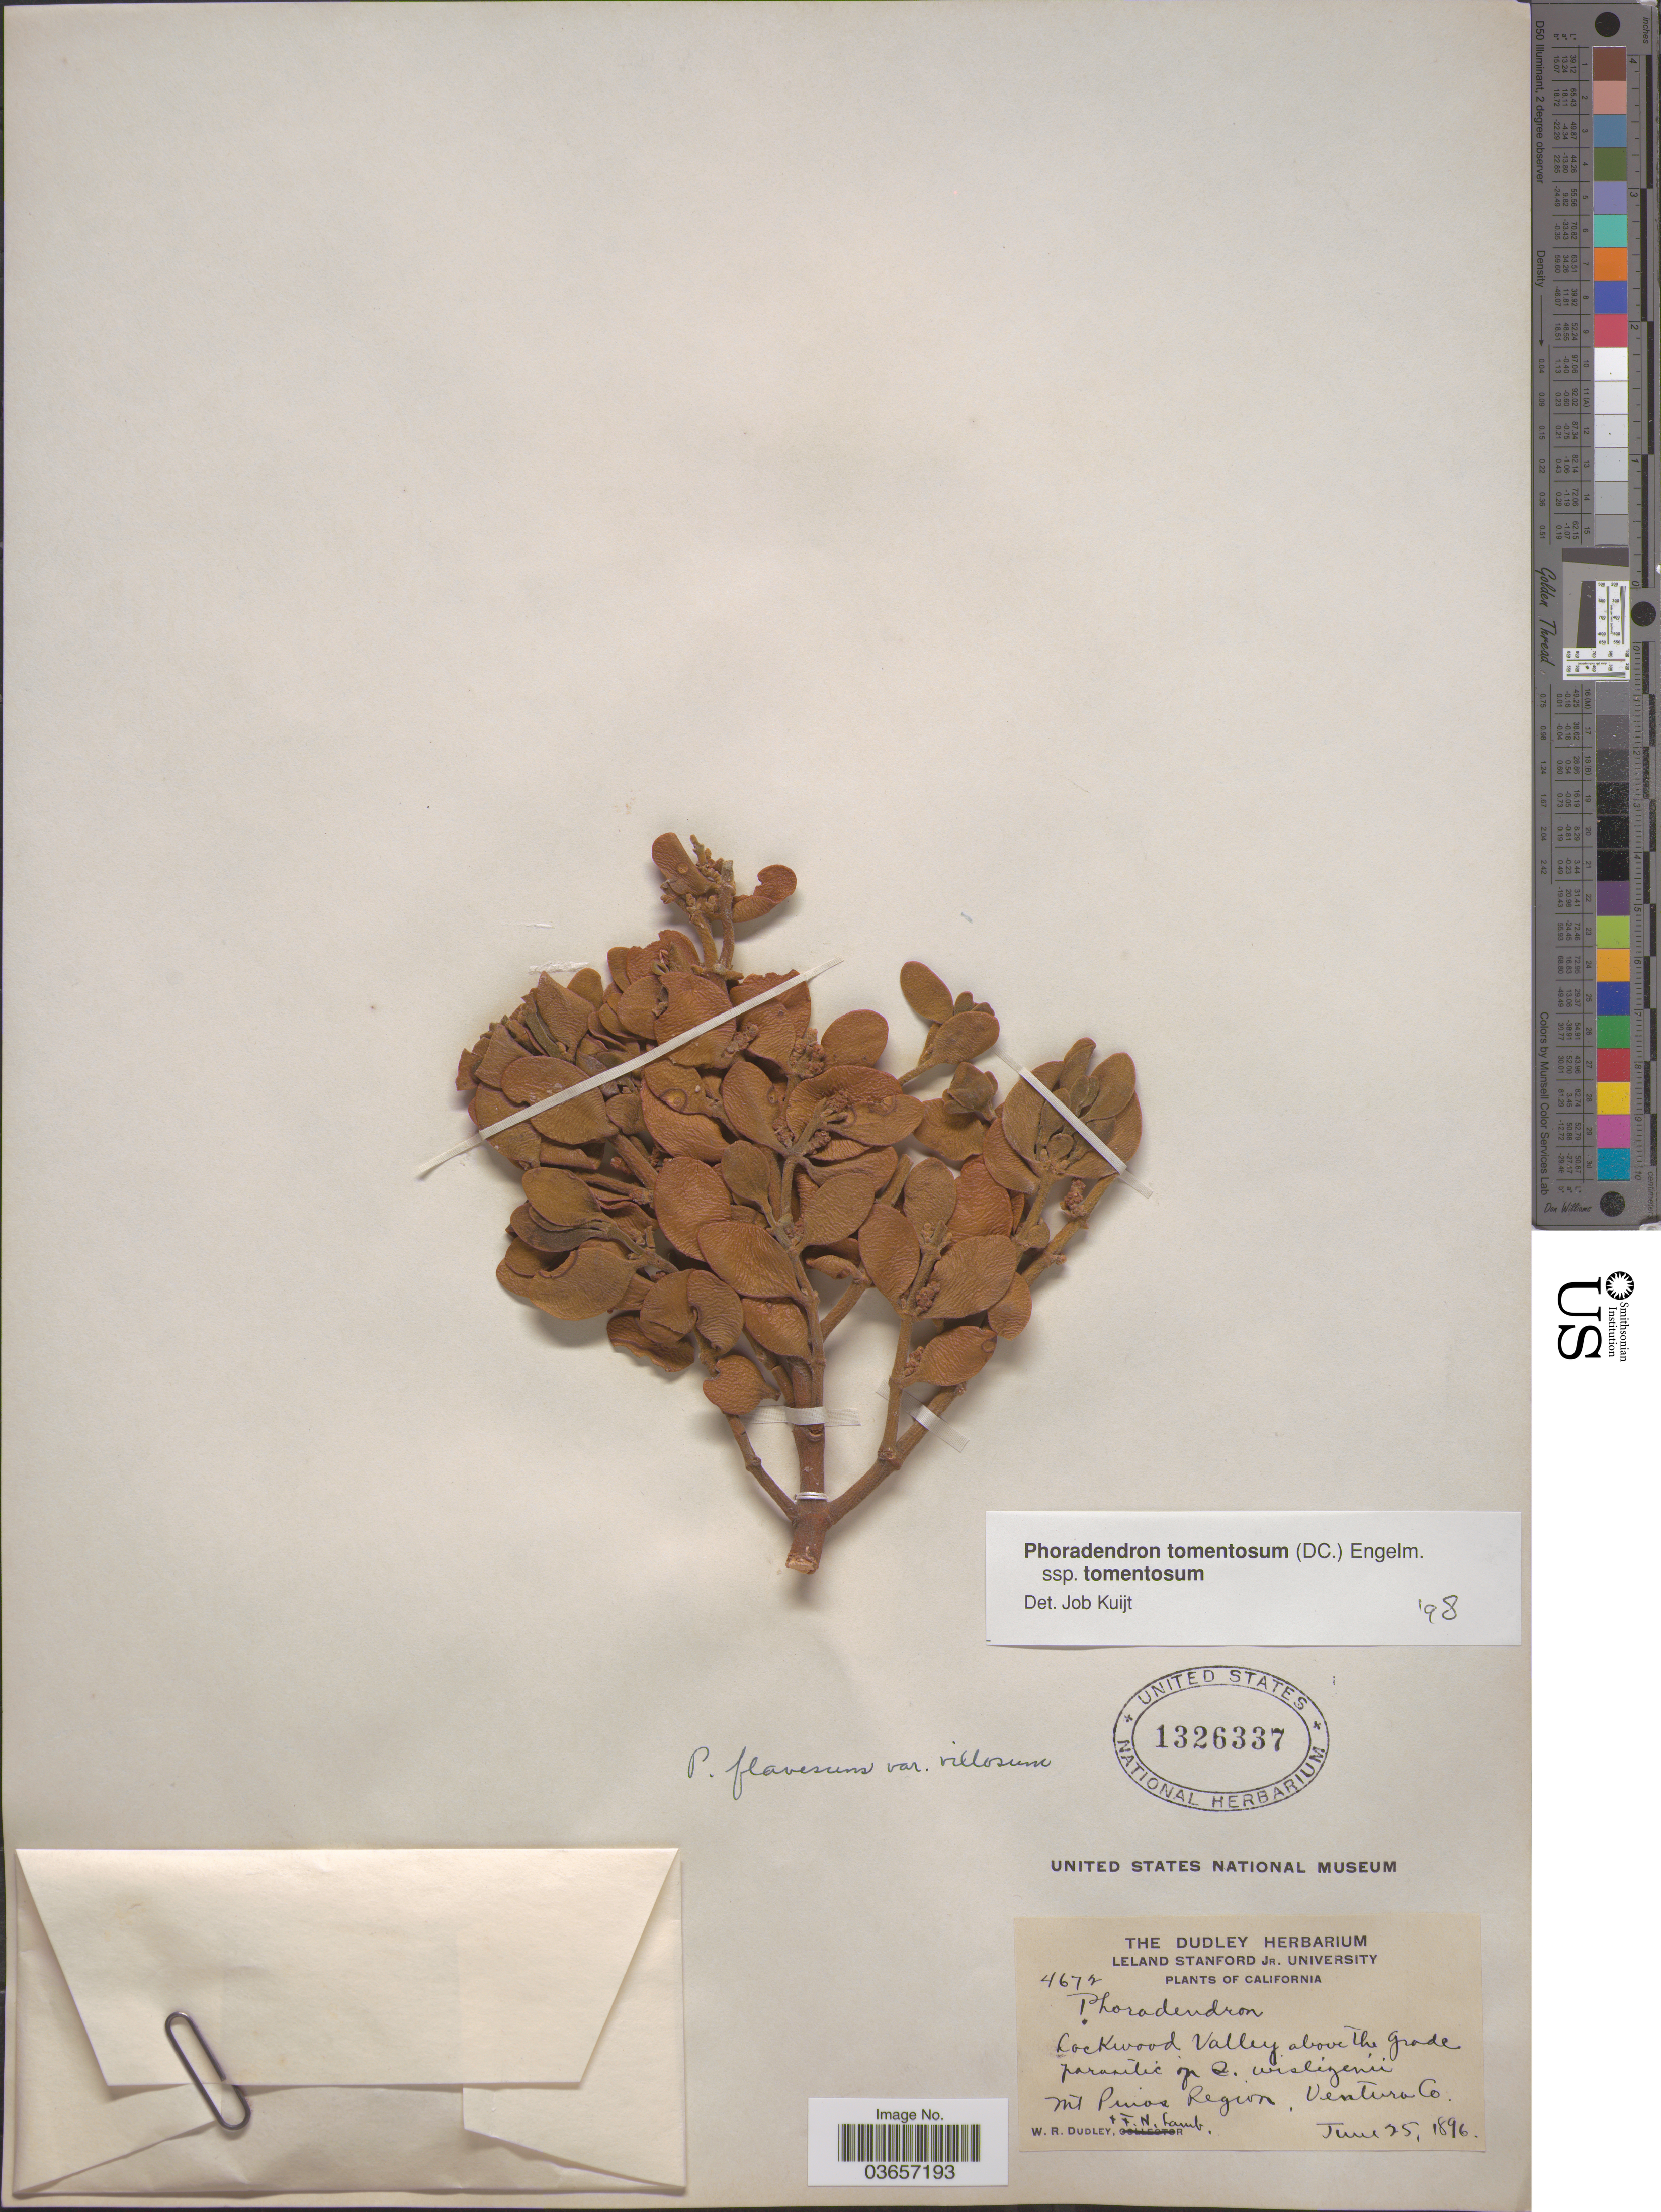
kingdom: Plantae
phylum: Tracheophyta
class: Magnoliopsida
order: Santalales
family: Viscaceae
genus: Phoradendron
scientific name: Phoradendron tomentosum subsp. tomentosum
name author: DC.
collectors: W. Dudley & F. H. Lamb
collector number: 4672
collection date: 1896-06-25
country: United States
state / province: California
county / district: Ventura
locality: Lockwood Valley above the Grade. Mt. Pinos Region, Ventura Co.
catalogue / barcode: US 1326337